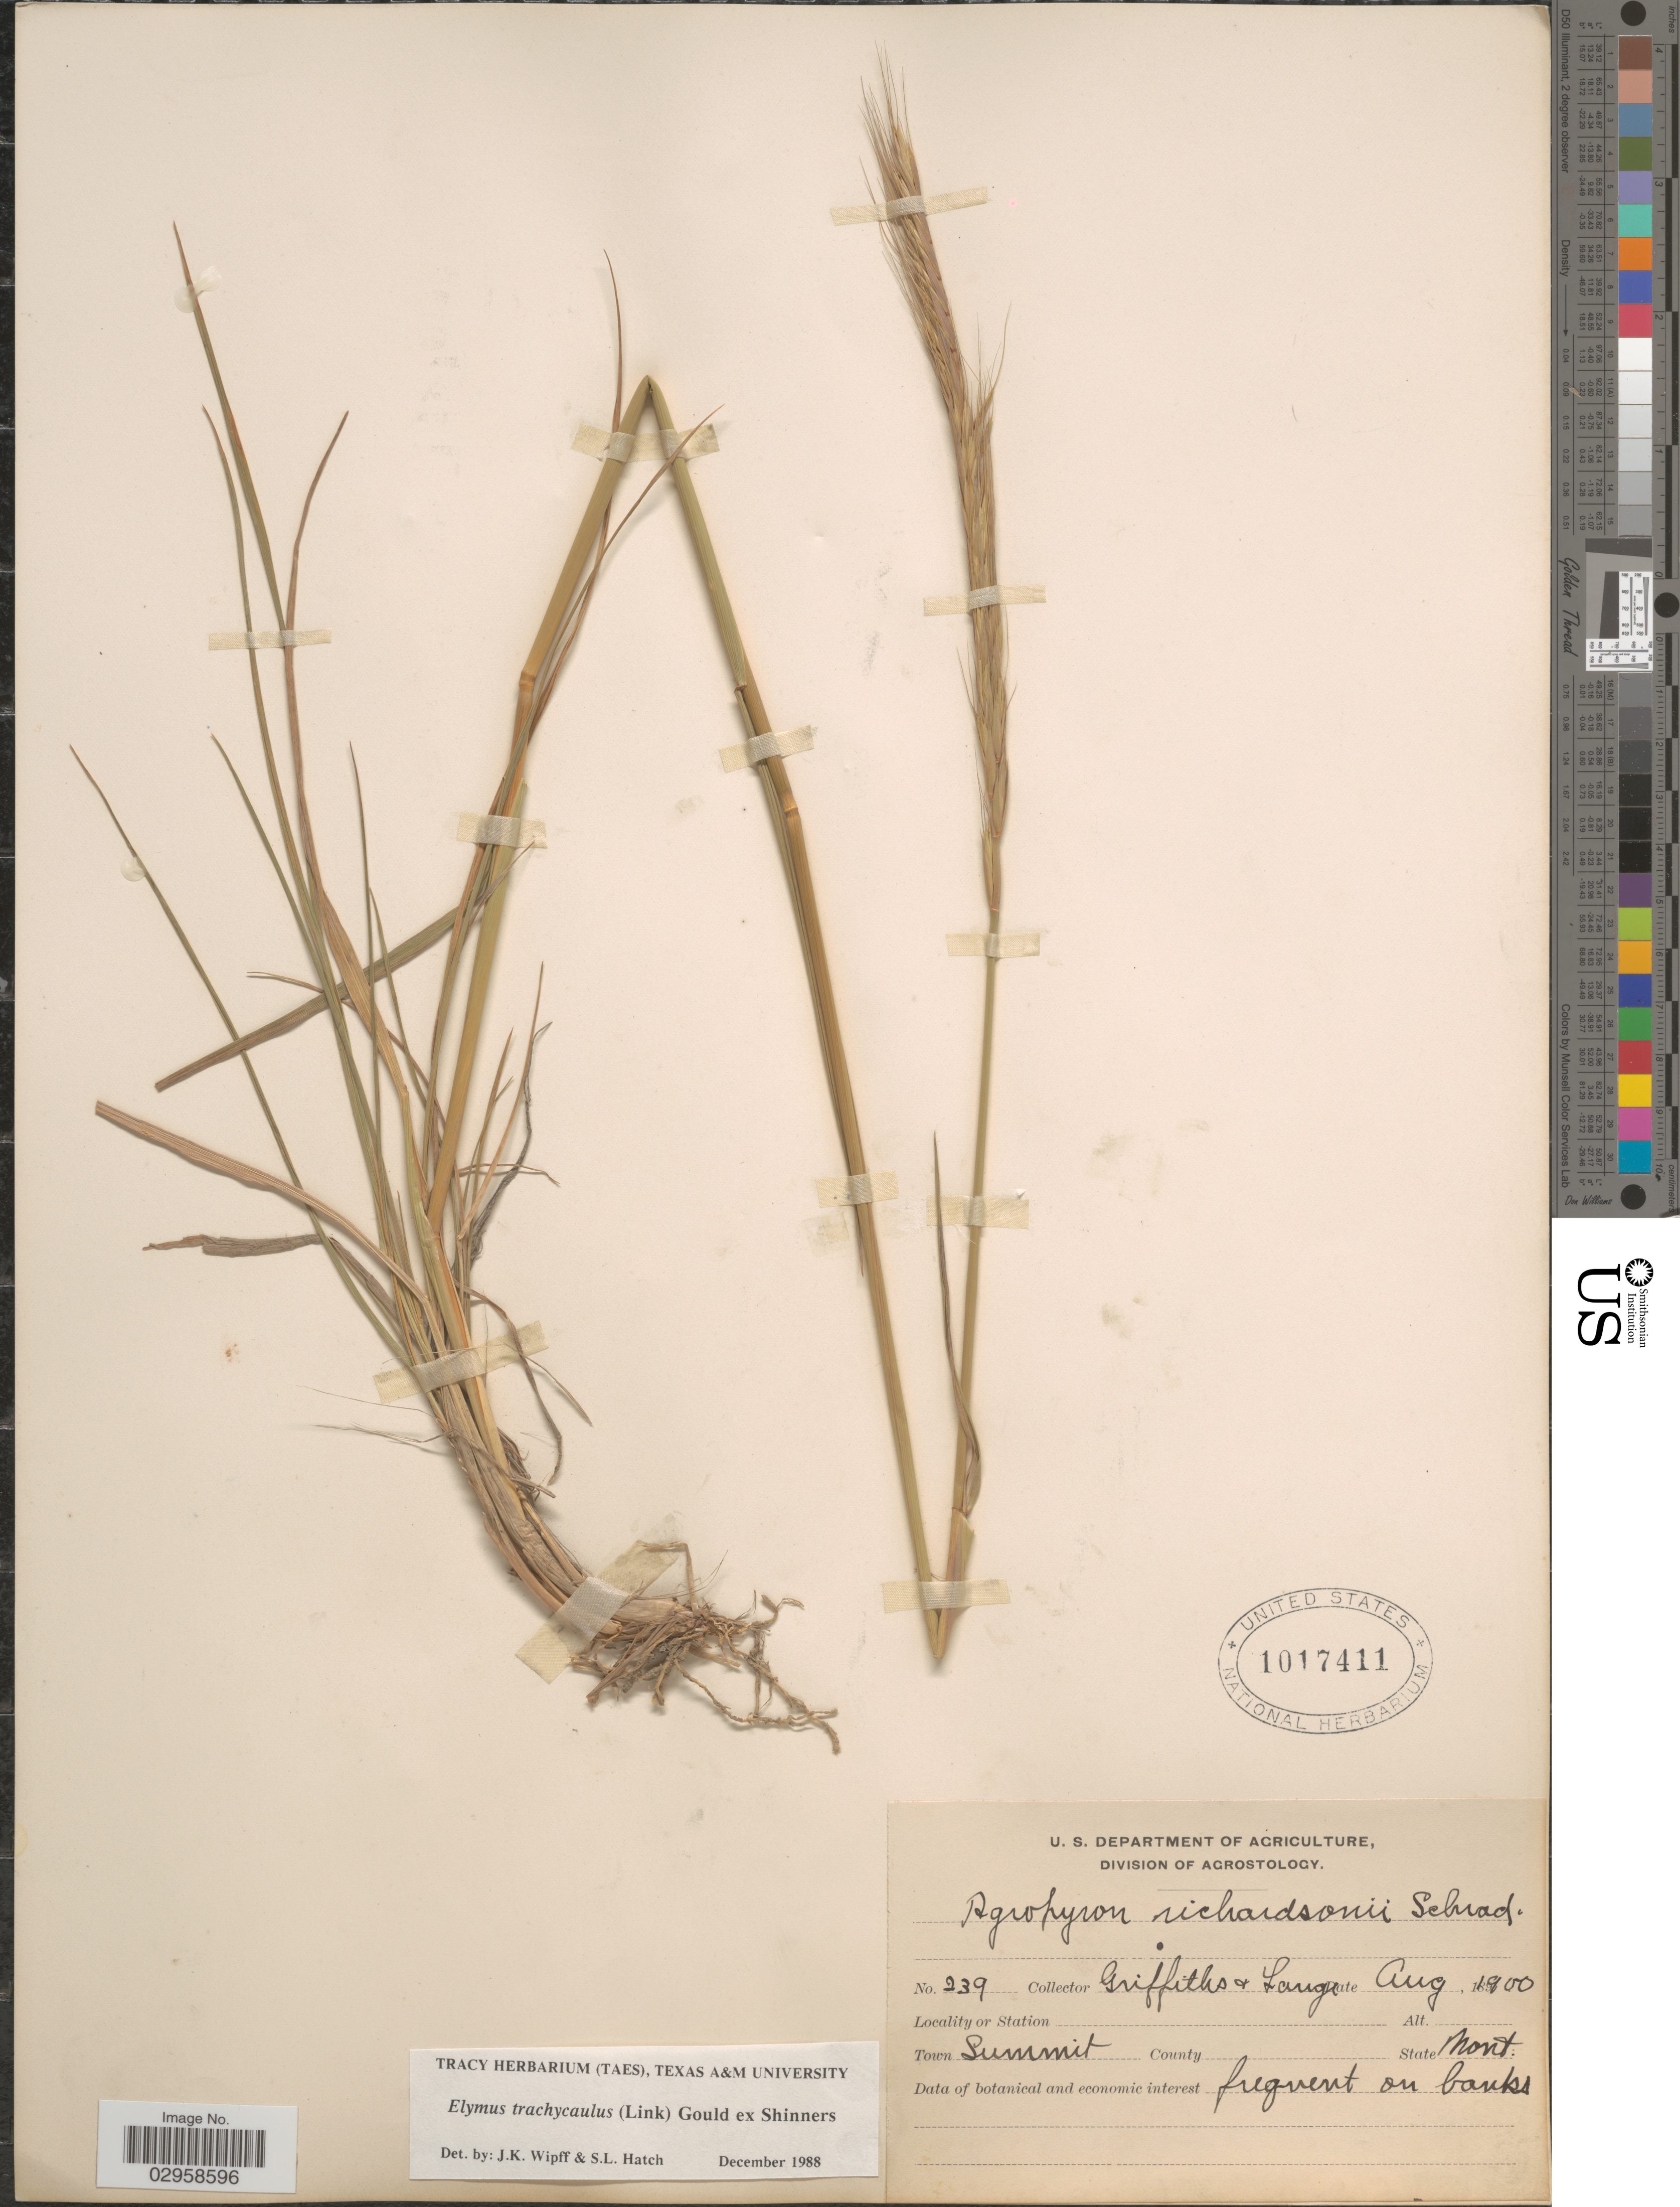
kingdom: Plantae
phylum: Tracheophyta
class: Liliopsida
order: Poales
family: Poaceae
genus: Elymus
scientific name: Elymus trachycaulus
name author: (Link) Gould ex Shinners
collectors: -- Griffiths & -- Lange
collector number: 239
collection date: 1900-08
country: United States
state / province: Montana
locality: Town Summit.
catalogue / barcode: US 1017411